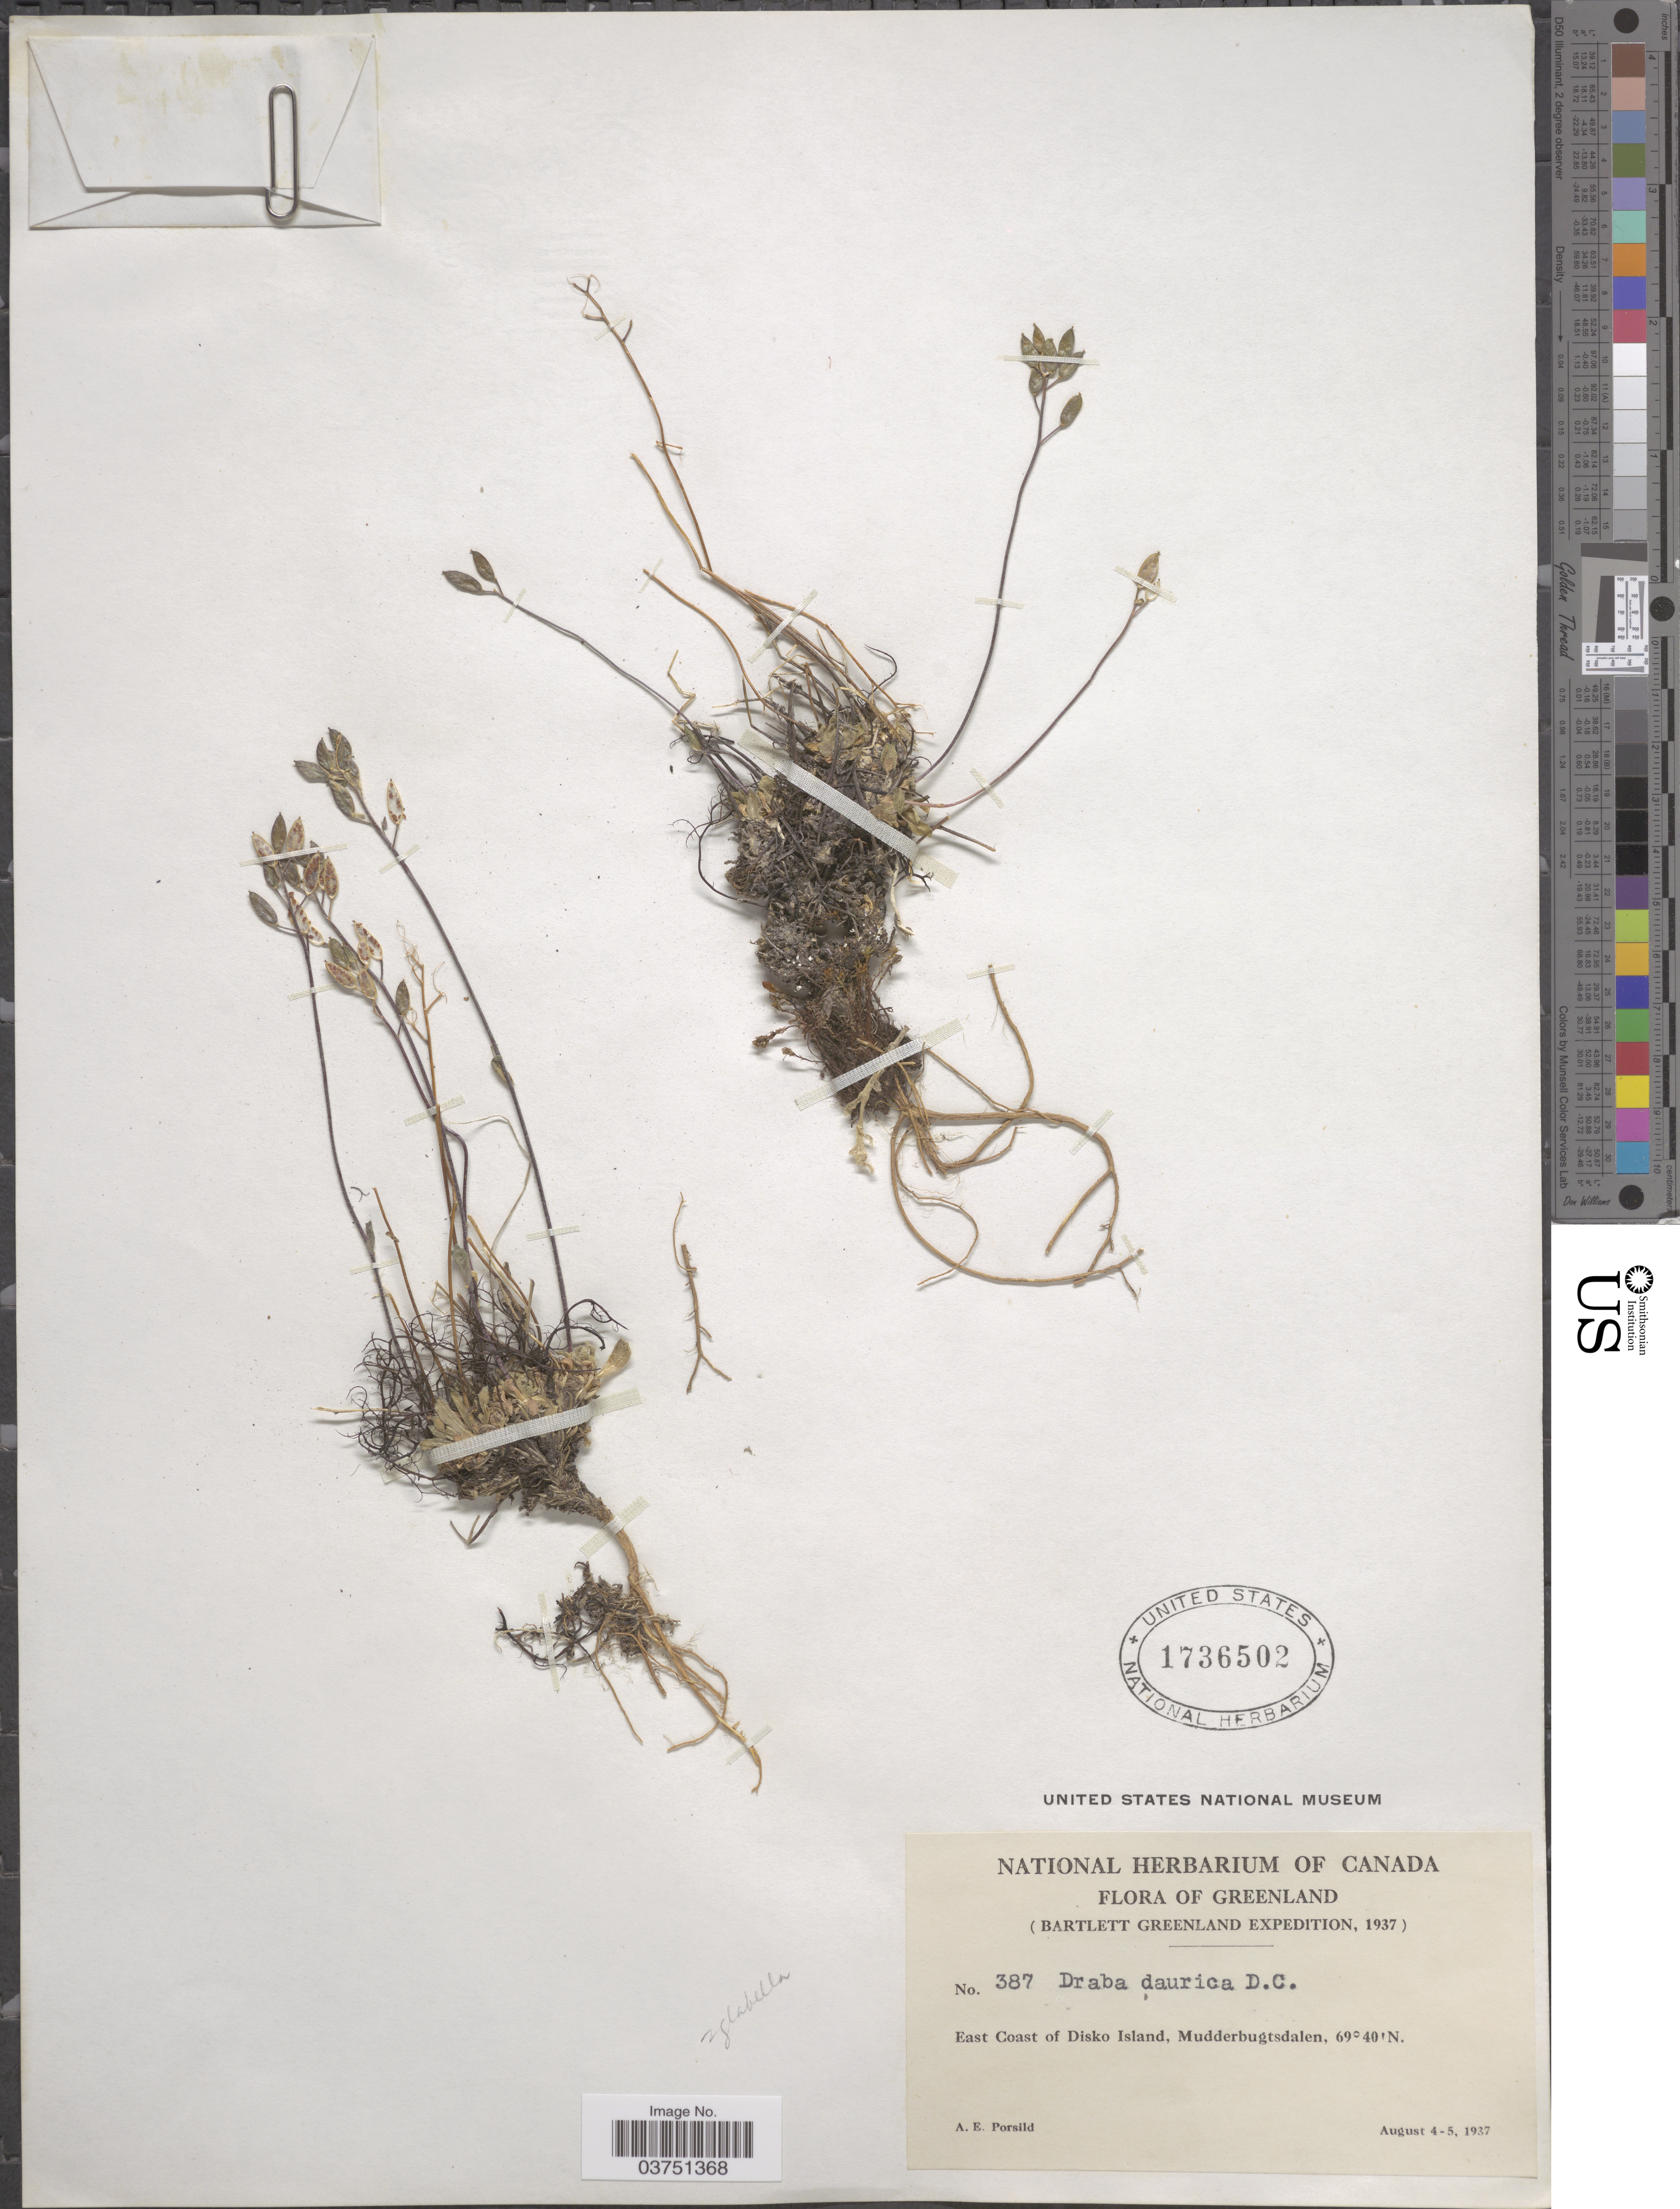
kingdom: Plantae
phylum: Tracheophyta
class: Magnoliopsida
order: Brassicales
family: Brassicaceae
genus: Draba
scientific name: Draba glabella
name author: Pursh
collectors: A. E. Porsild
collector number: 387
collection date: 1937-08-04/1937-08-05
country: Greenland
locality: East Coast of Disko Island, Mudderbugtsdalen.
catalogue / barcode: US 1736502